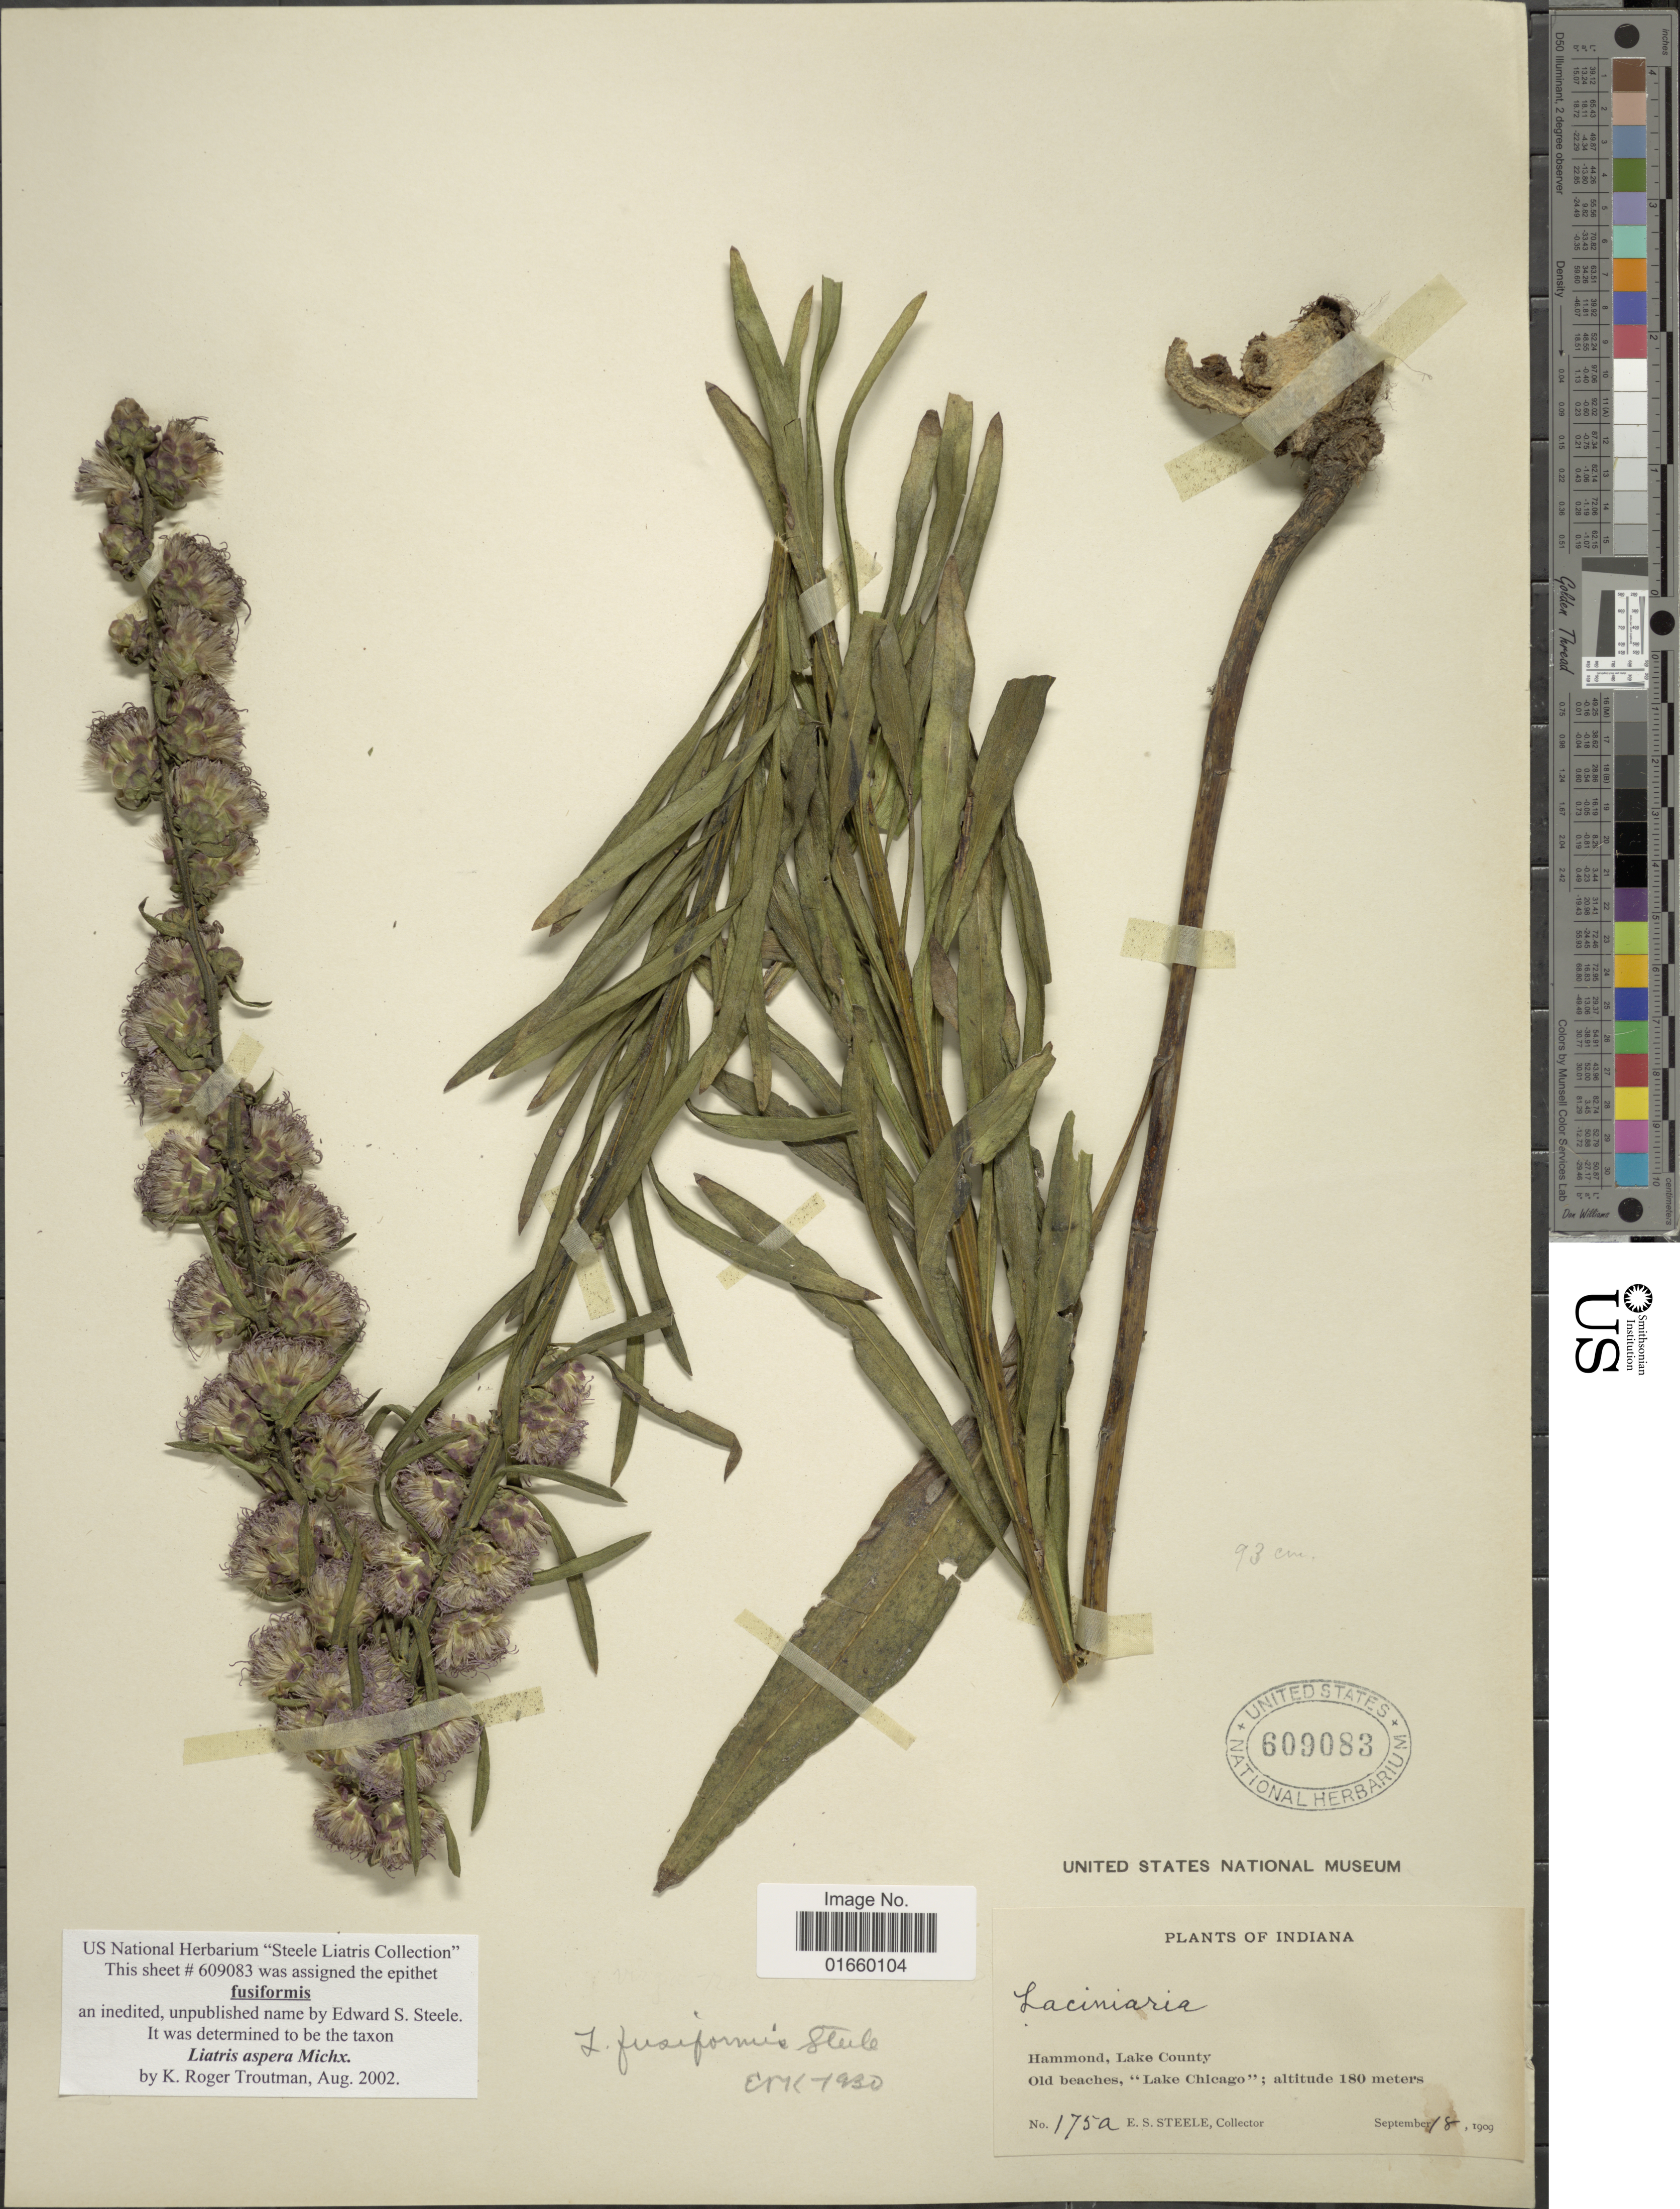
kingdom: Plantae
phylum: Tracheophyta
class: Magnoliopsida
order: Asterales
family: Asteraceae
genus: Liatris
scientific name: Liatris aspera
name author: Michx.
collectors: E. Steele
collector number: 175a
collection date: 1909-09-18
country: United States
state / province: Indiana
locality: Hammond, Lake County, Old Beaches, "Lake Chicago"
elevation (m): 180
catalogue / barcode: US 609083